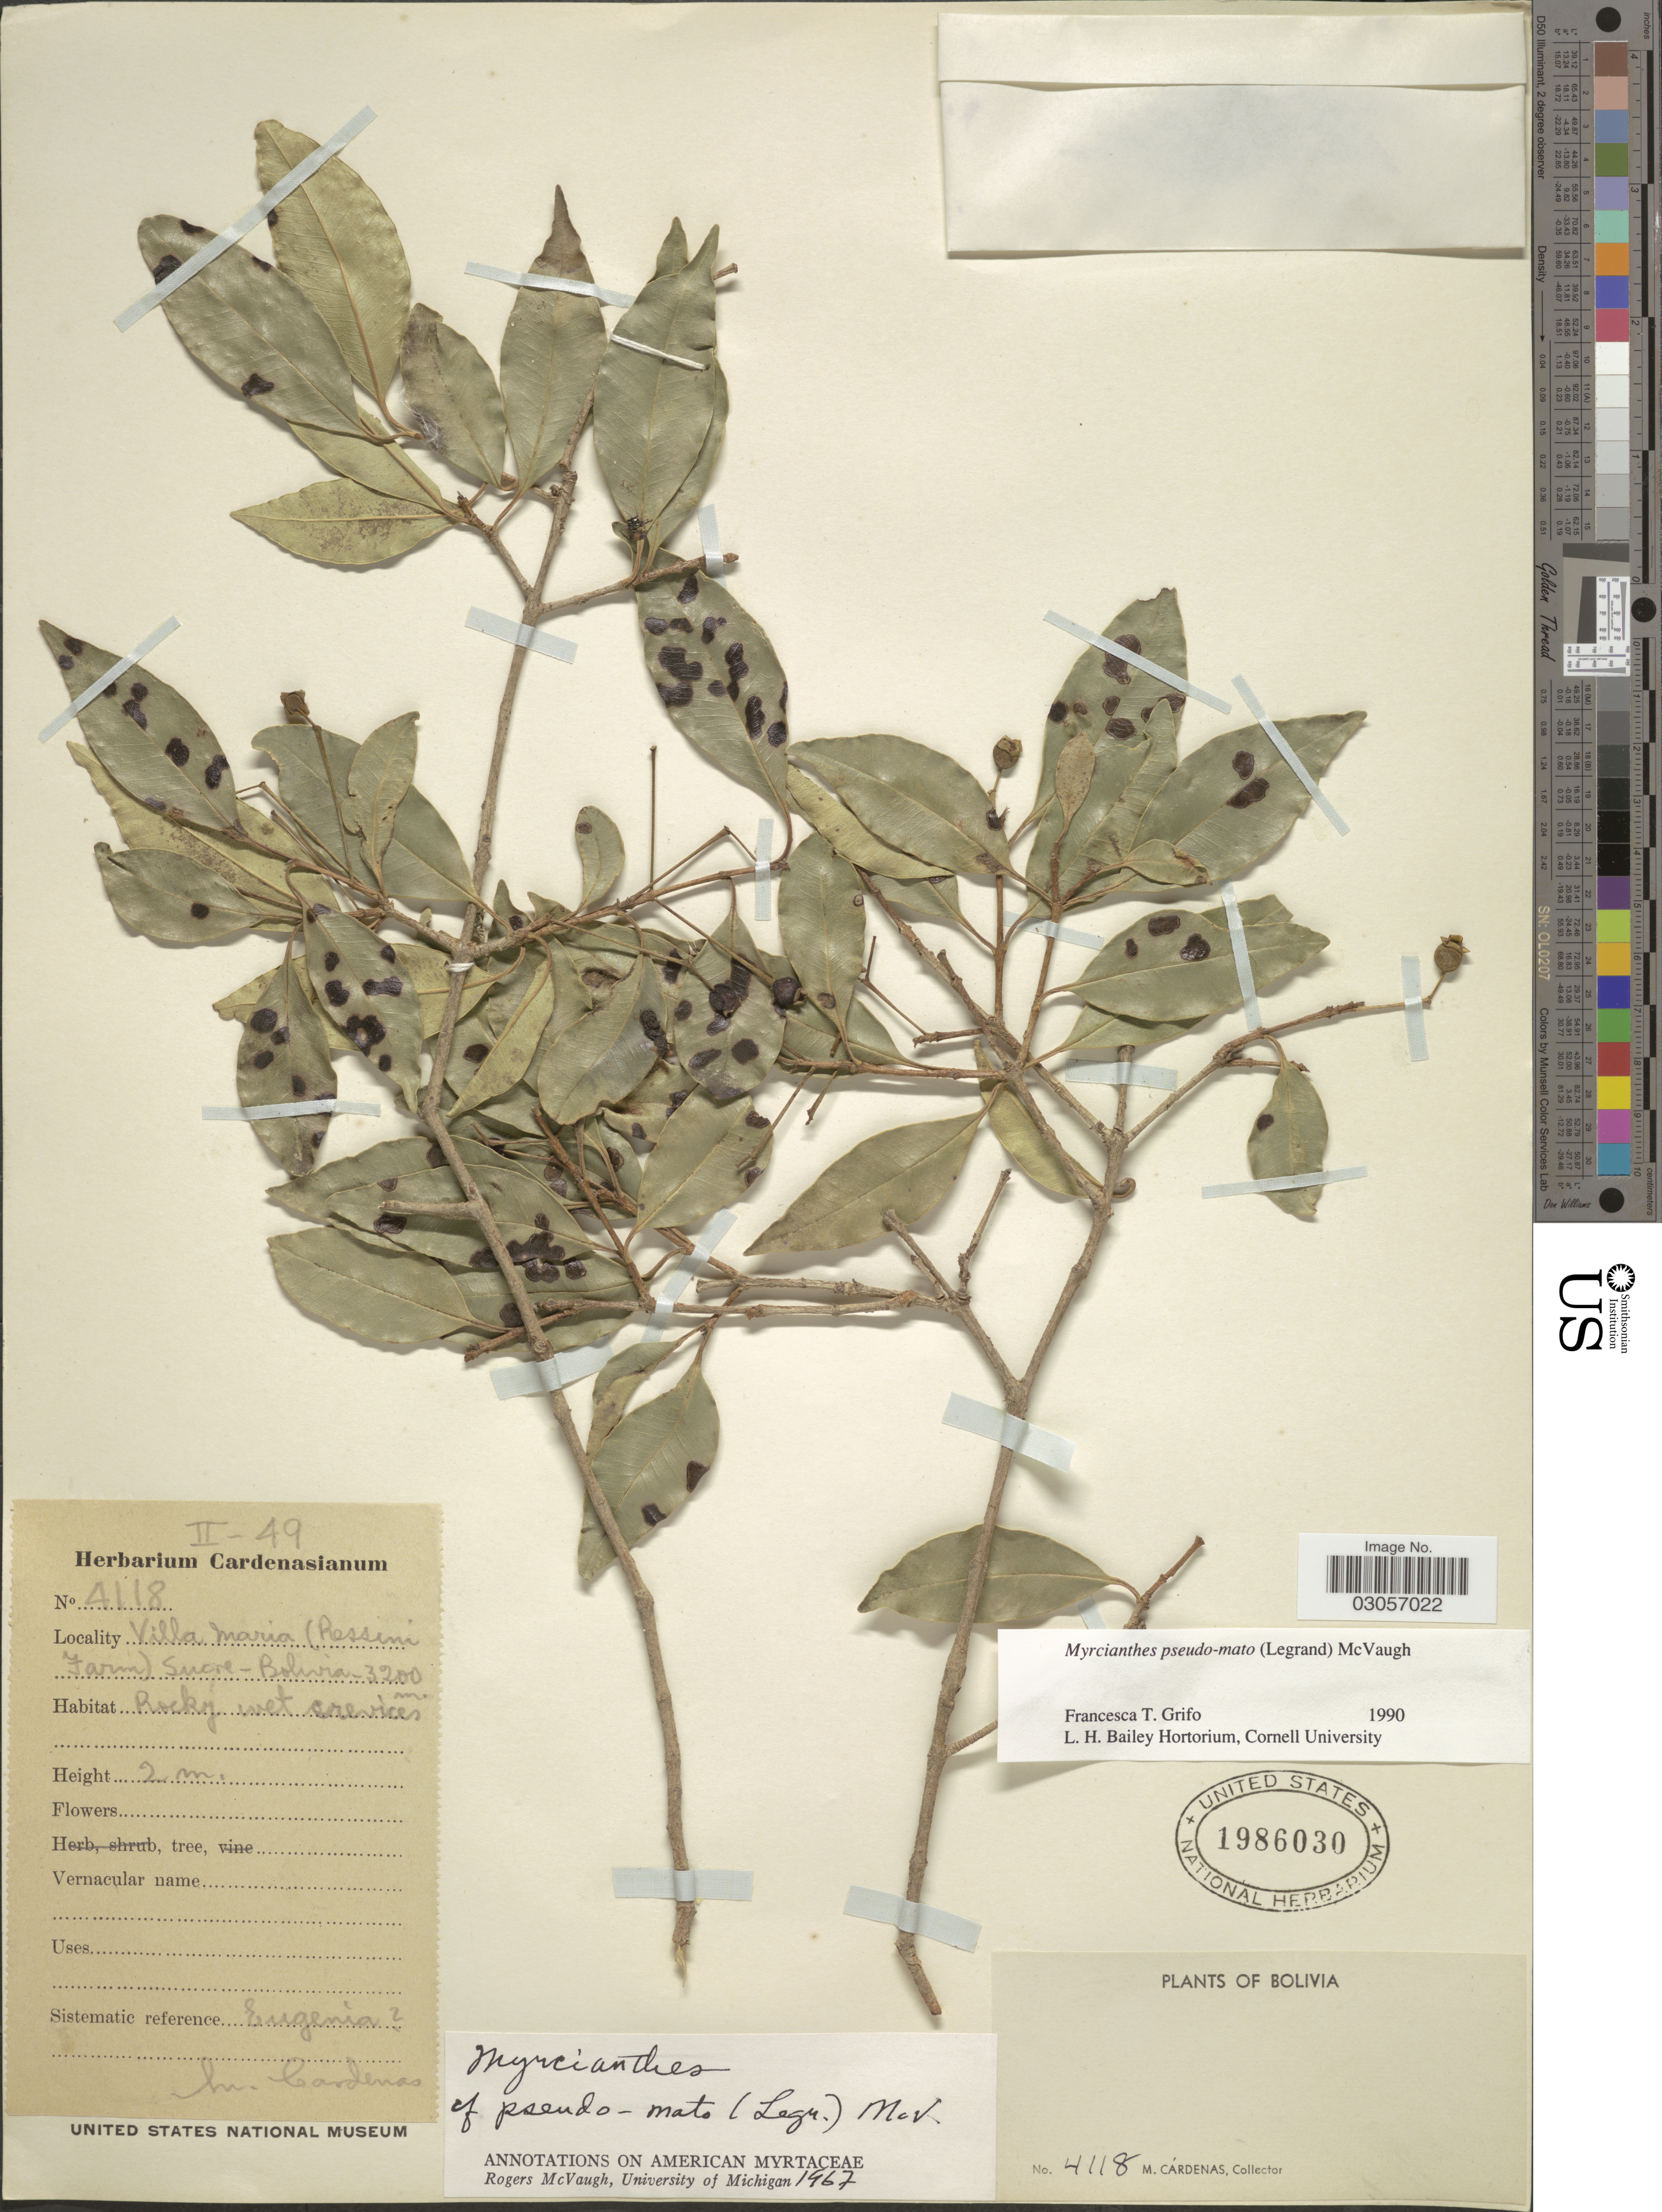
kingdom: Plantae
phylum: Tracheophyta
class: Magnoliopsida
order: Myrtales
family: Myrtaceae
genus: Myrcianthes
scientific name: Myrcianthes pseudomato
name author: (D. Legrand) McVaugh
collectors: M. Cárdenas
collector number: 4118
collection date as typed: Transcribed d/m/y: /2/49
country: Bolivia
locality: Villa Maria (Ressini Farm) Sucre.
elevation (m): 3200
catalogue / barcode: US 1986030